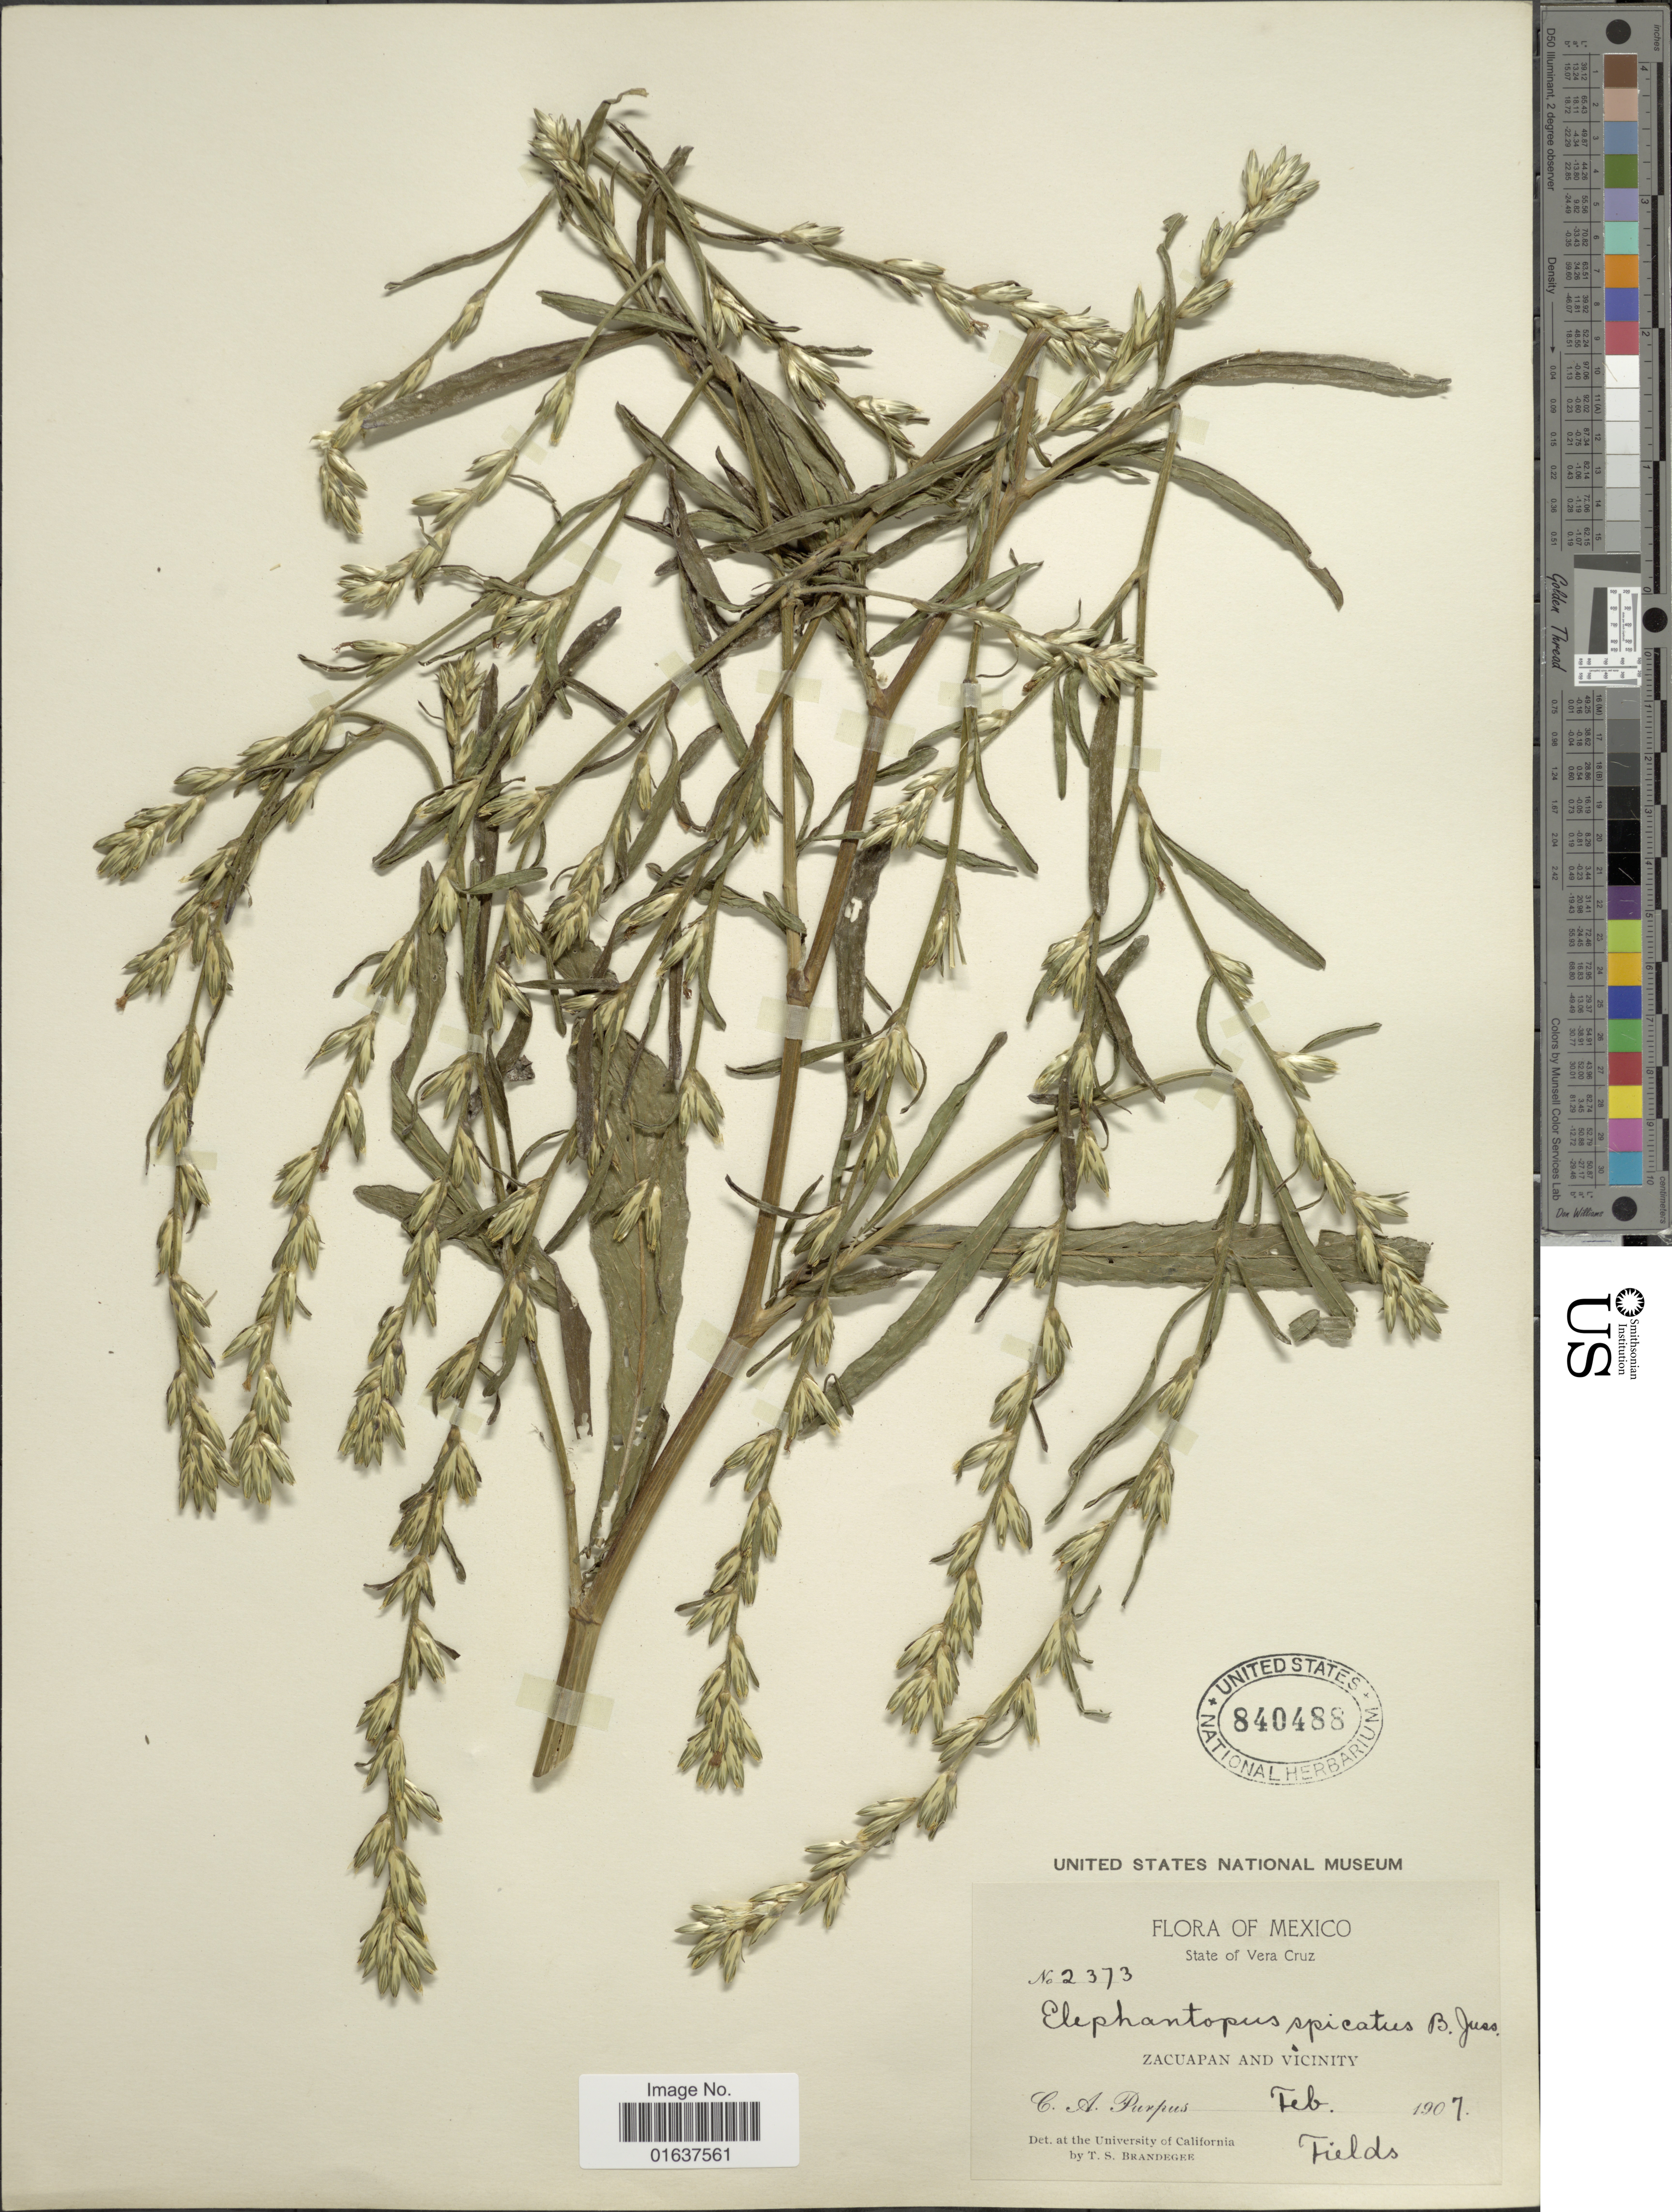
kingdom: Plantae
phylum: Tracheophyta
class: Magnoliopsida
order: Asterales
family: Asteraceae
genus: Pseudelephantopus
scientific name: Pseudelephantopus spicatus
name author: (Juss. ex Aubl.) C.F. Baker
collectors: C. A. Purpus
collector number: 2373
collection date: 1907-02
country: Mexico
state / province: Veracruz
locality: State of Vera Cruz. Zacuapan and Vicinity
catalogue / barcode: US 840488